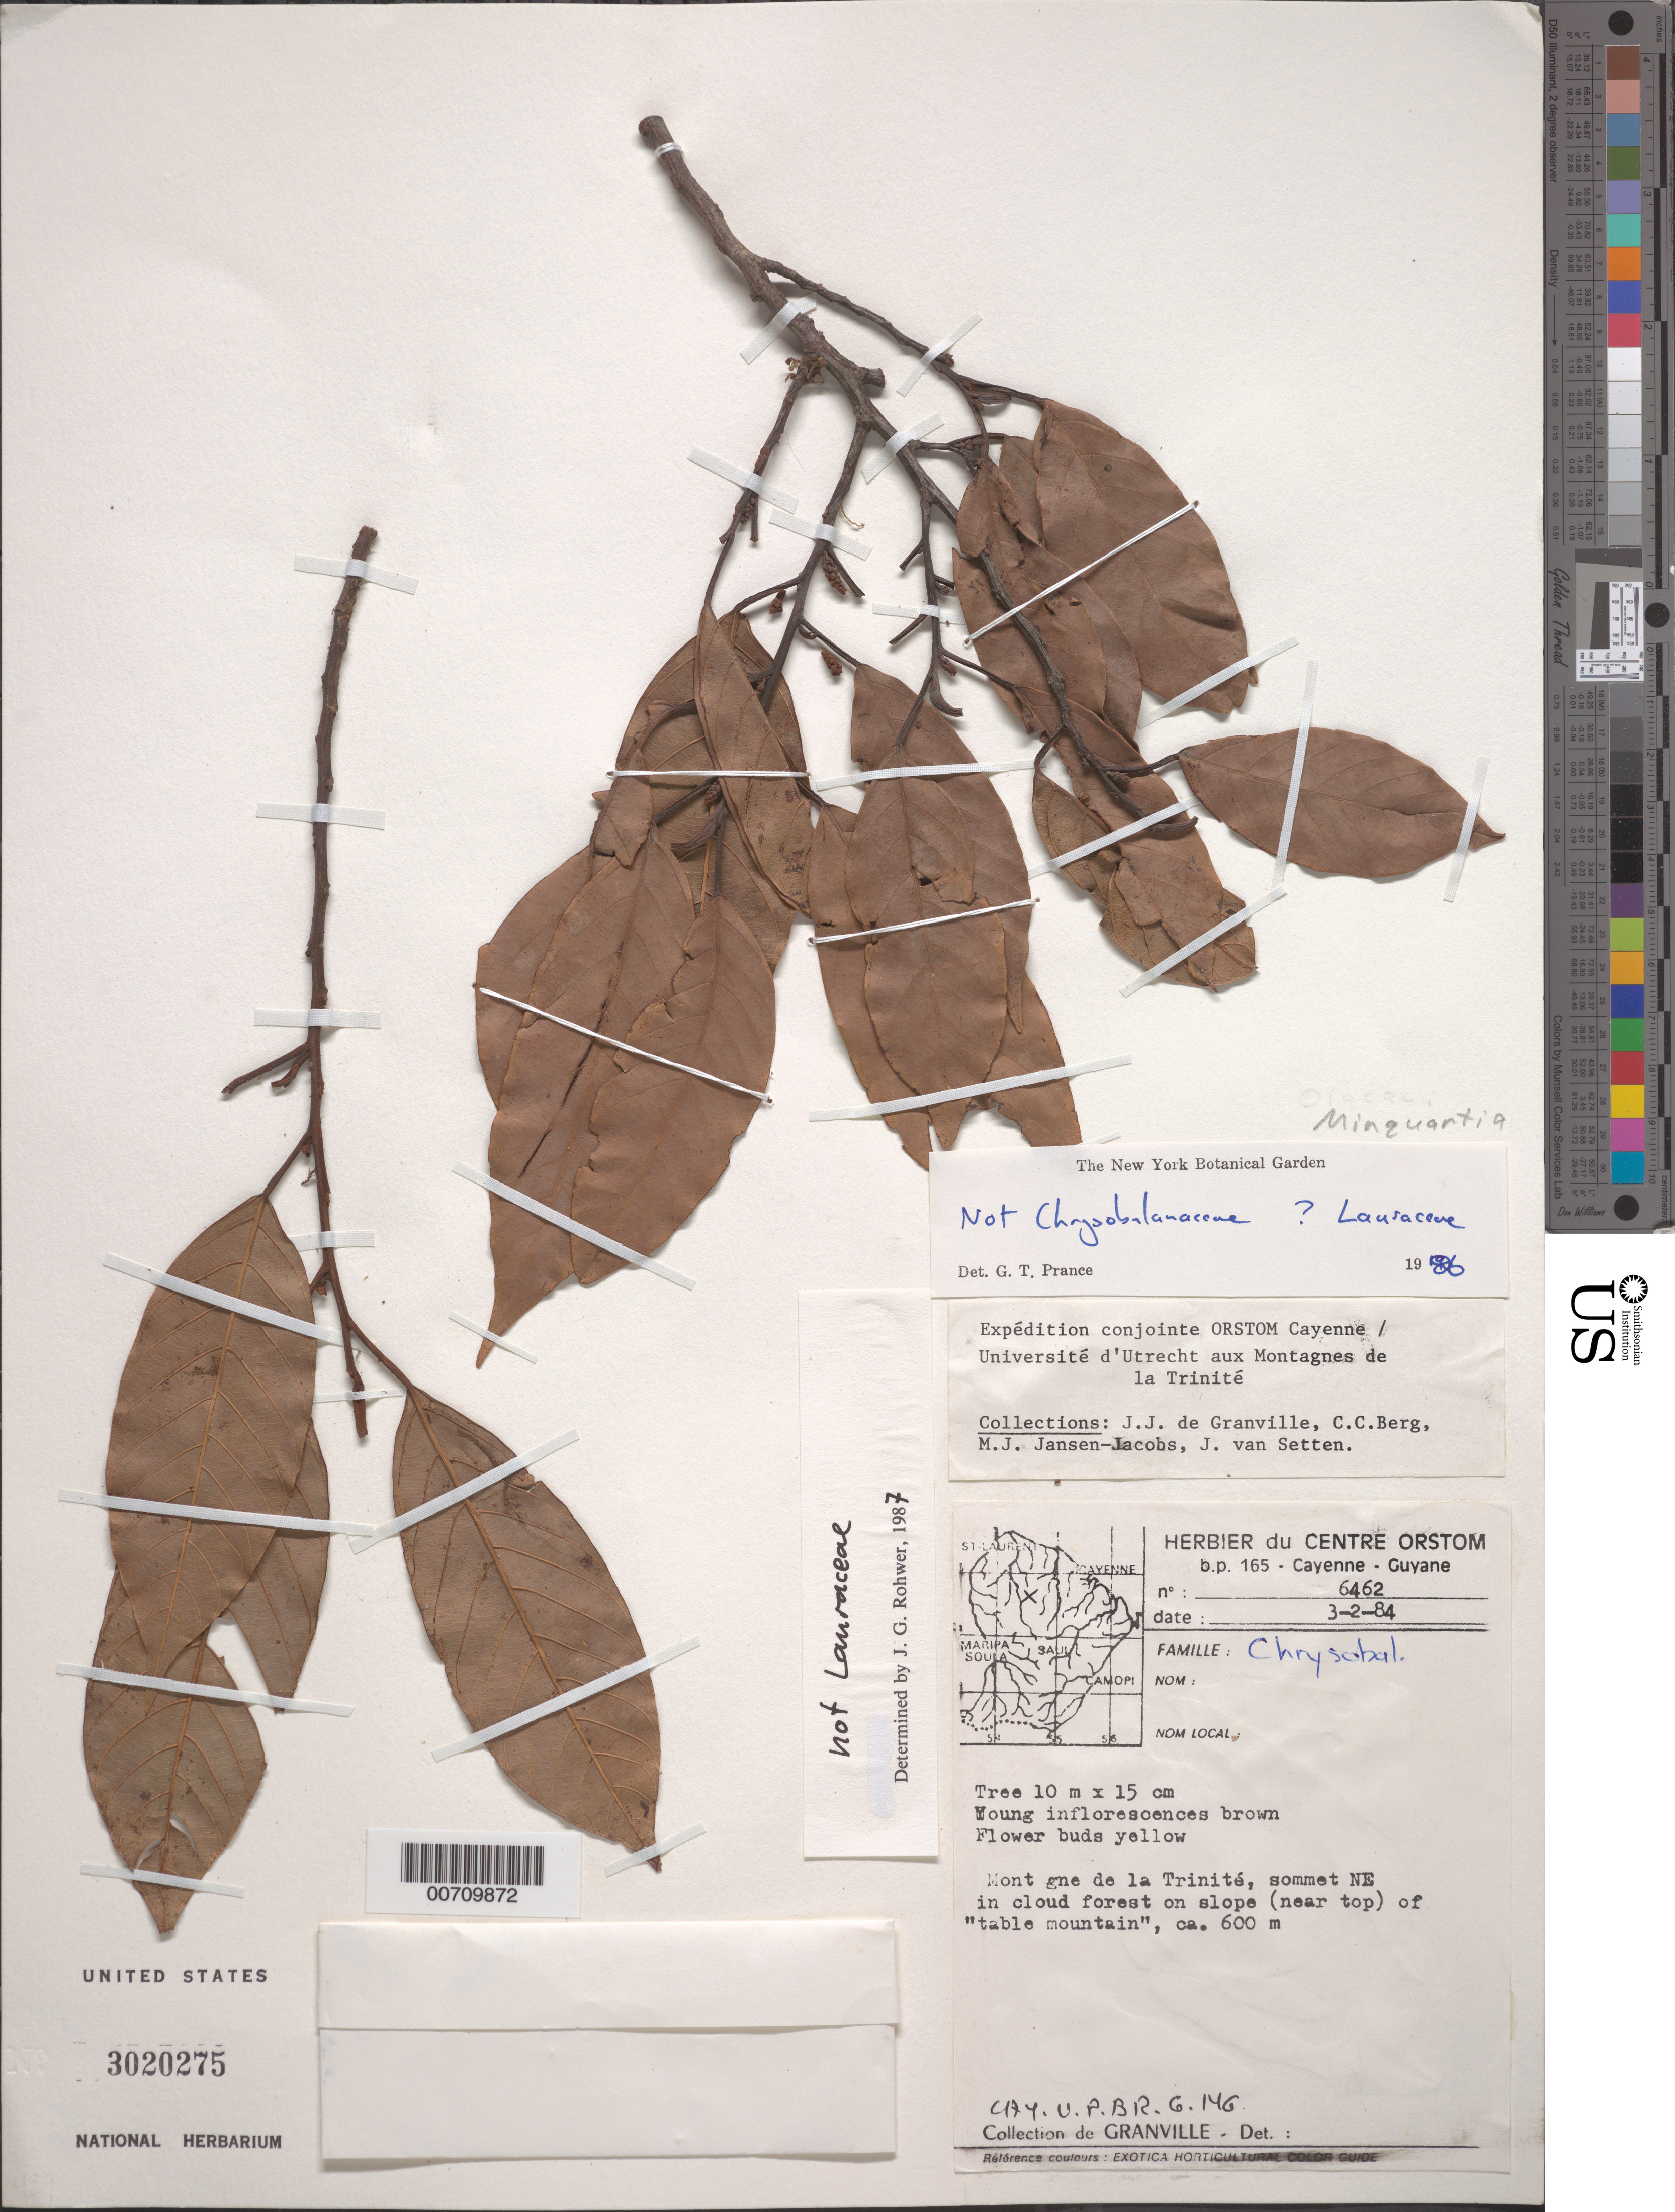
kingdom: Plantae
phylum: Tracheophyta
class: Magnoliopsida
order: Santalales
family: Coulaceae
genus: Minquartia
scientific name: Minquartia sp.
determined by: Rohwer, J. G.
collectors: J.-J. de Granville, C. C. Berg, M. J. Jansen-Jacobs & J. van Setten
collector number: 6462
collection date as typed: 3-Feb-84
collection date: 1984-02-03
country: French Guiana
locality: Montagnes de la Trinité, sommet NE, near top of "Table Mountain"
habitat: Cloud forest on slope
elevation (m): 600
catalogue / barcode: US 3020275